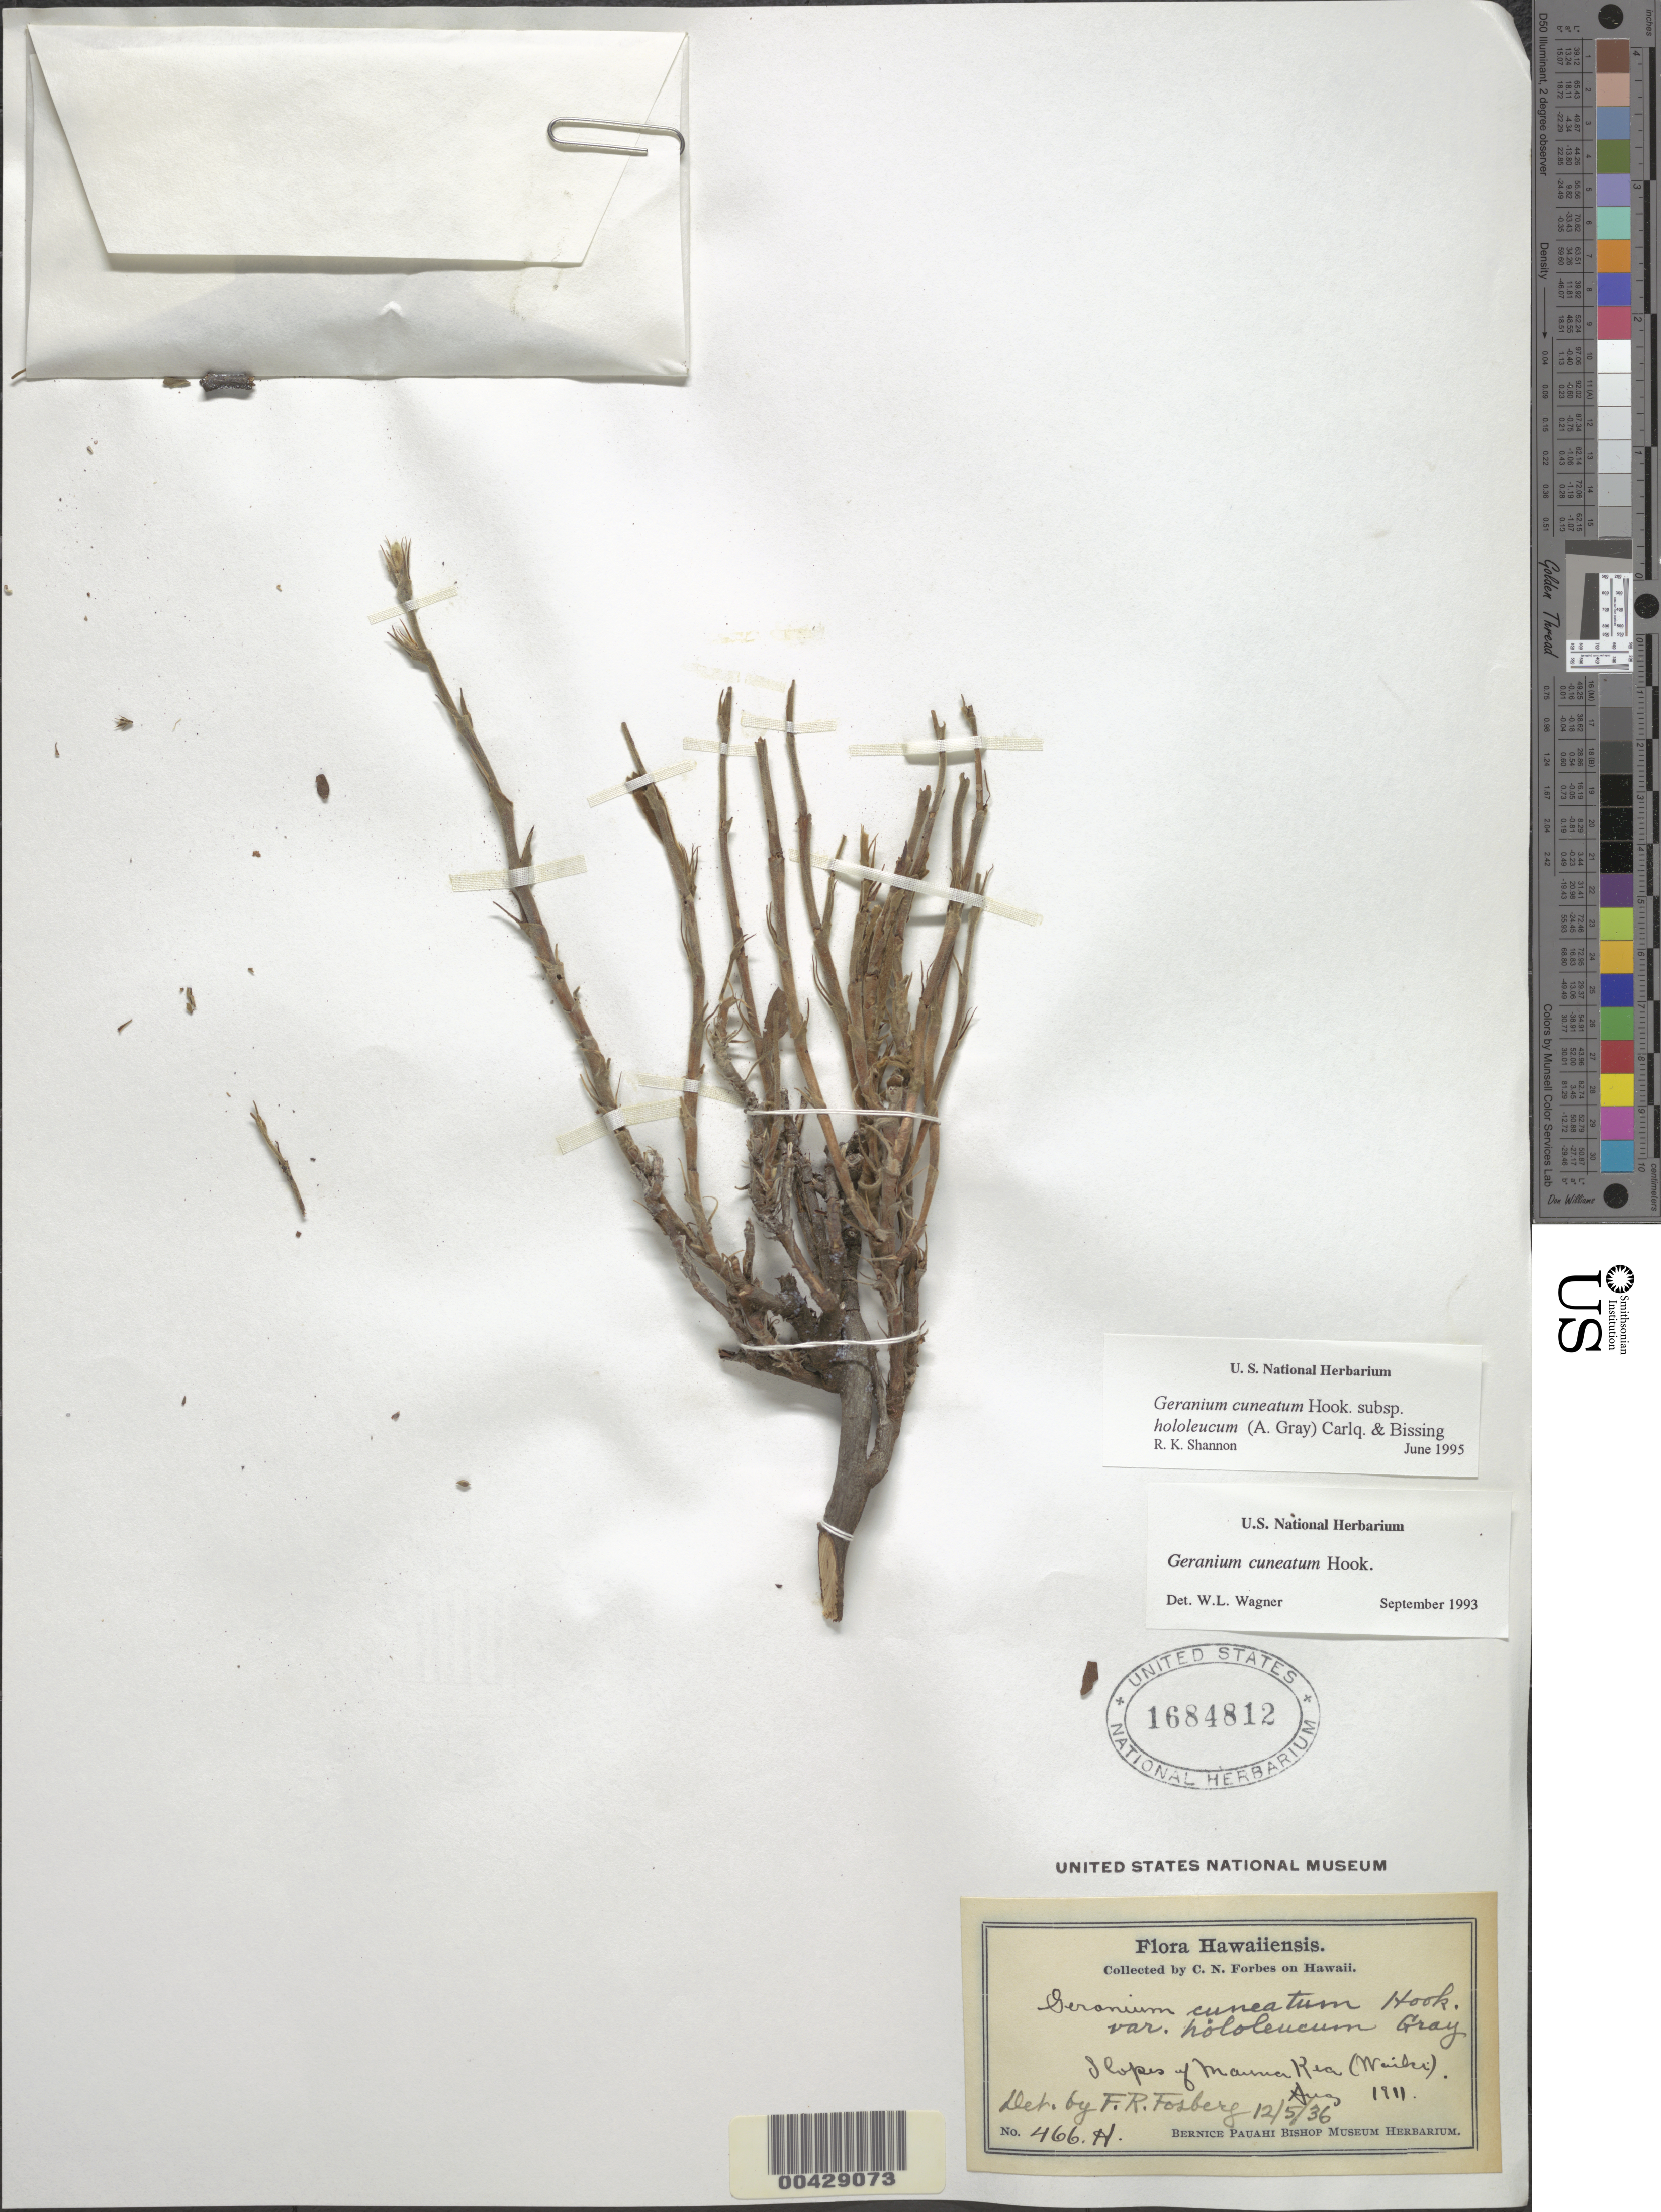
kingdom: Plantae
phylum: Tracheophyta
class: Magnoliopsida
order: Geraniales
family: Geraniaceae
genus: Geranium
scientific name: Geranium cuneatum subsp. hololeucum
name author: (A. Gray) Carlquist & Bissing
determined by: Shannon, R. K., (UNITED STATES)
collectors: C. N. Forbes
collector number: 466.H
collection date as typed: Aug 1911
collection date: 1911-08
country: United States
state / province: Hawaii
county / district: Hawaii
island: Hawaii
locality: Slopes of Mauna Kea (Waiki)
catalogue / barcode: US 1684812